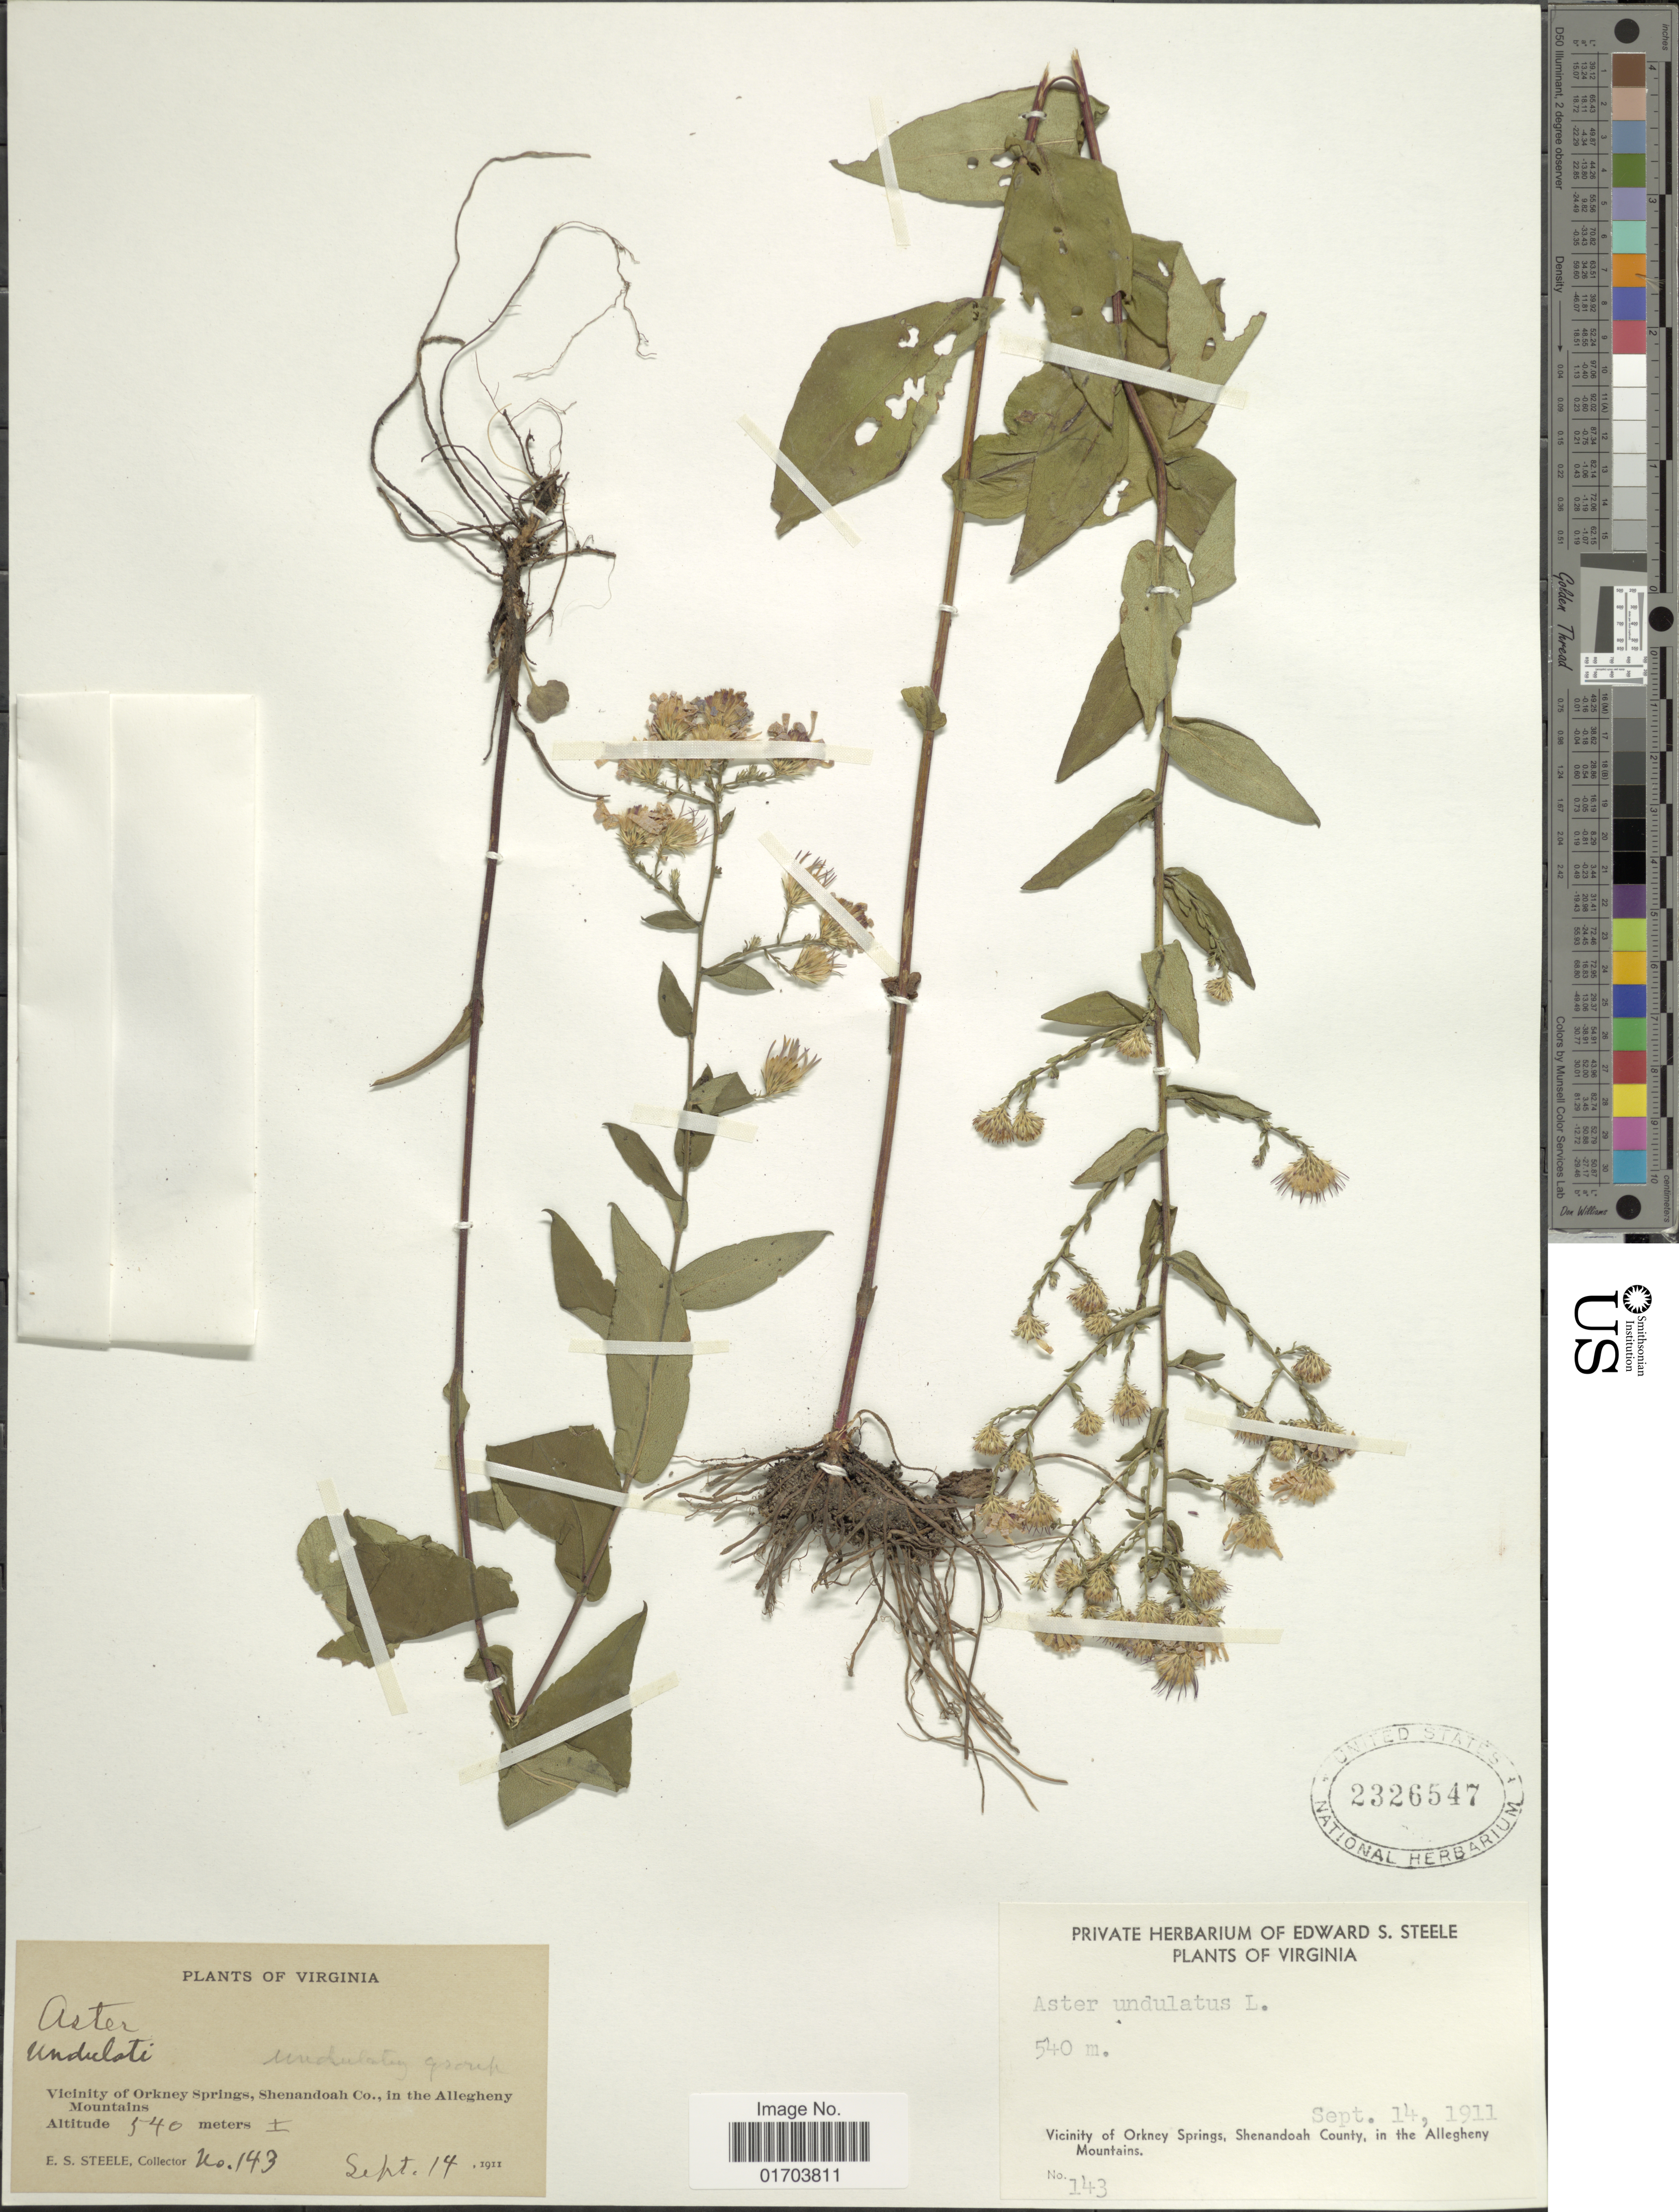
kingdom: Plantae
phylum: Tracheophyta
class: Magnoliopsida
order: Asterales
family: Asteraceae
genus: Symphyotrichum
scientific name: Symphyotrichum undulatum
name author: (L.) G.L. Nesom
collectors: E. Steele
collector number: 143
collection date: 1911-09-14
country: United States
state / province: Virginia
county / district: Shenandoah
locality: Vicinity of Orkney Springs, Shenandoah County, in the Allegheny Mountains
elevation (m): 540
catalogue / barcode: US 2326547